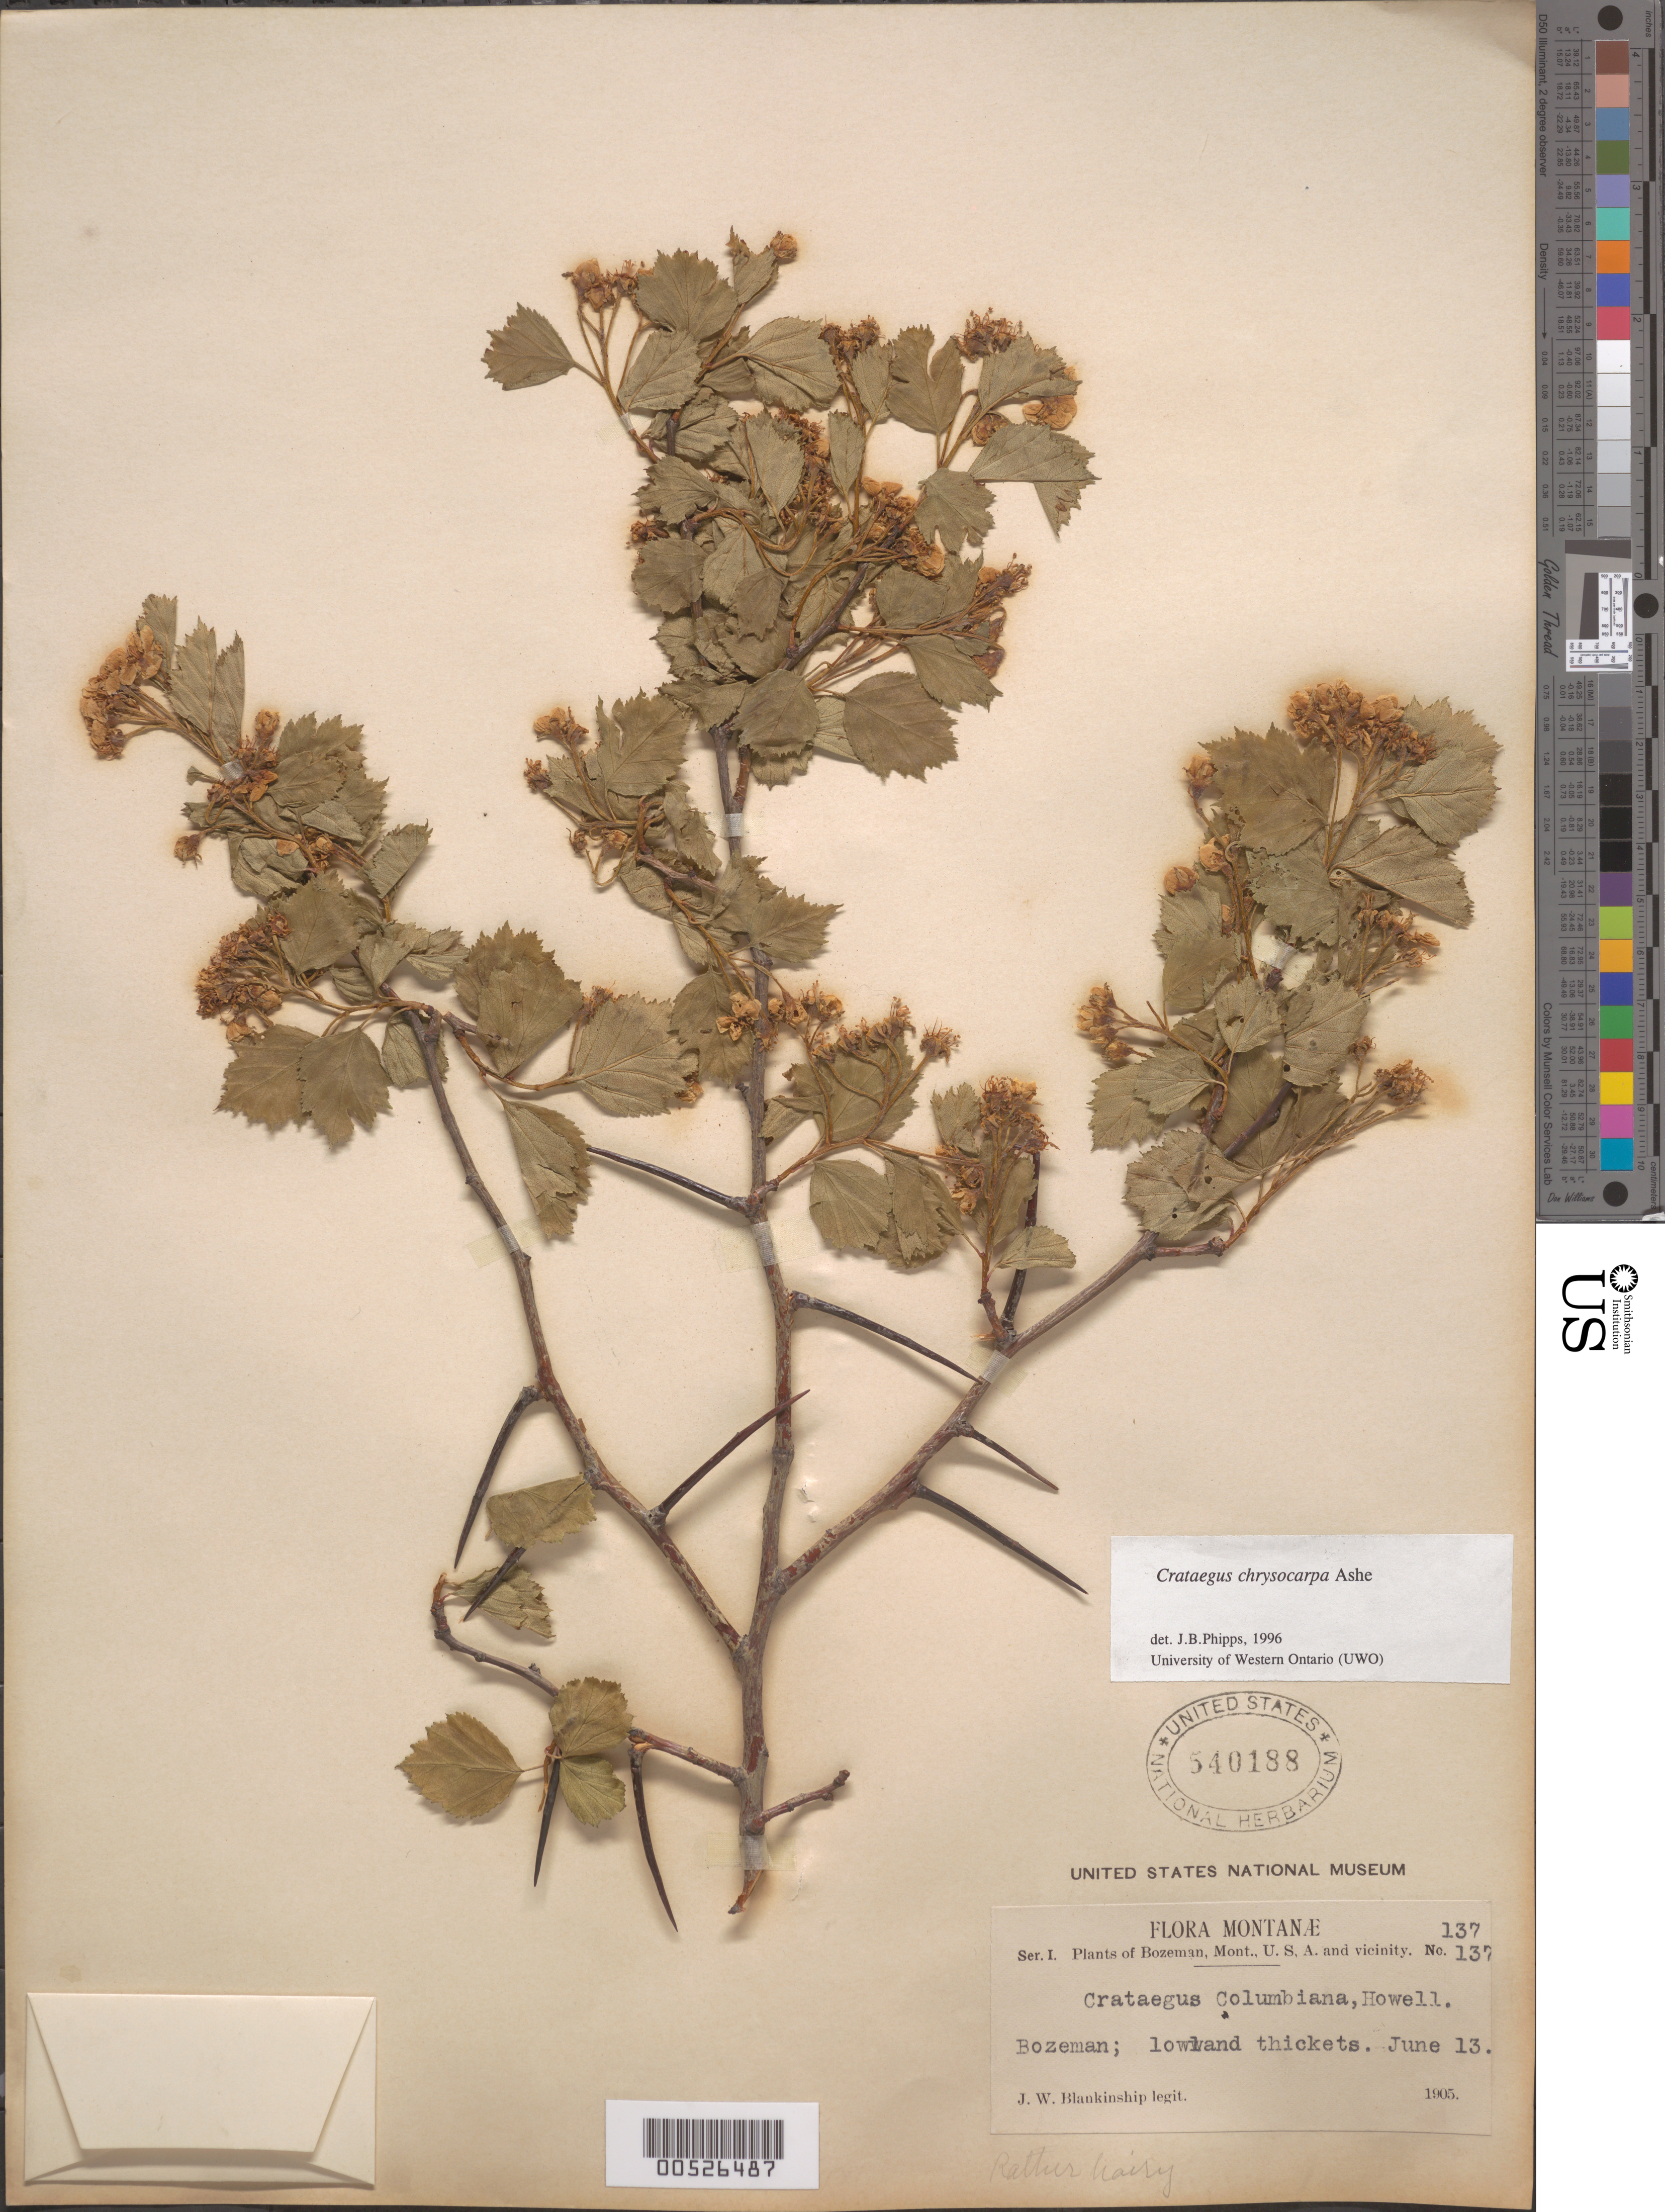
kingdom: Plantae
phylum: Tracheophyta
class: Magnoliopsida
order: Rosales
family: Rosaceae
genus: Crataegus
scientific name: Crataegus chrysocarpa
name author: Ashe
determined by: Phipps, James B., (UWO), University of Western Ontario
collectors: J. W. Blankinship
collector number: Fl. Montanae 137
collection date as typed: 13 Jun 1905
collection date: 1905-06-13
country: United States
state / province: Montana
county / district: Gallatin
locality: Bozeman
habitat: Lowland thickets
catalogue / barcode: US 540188